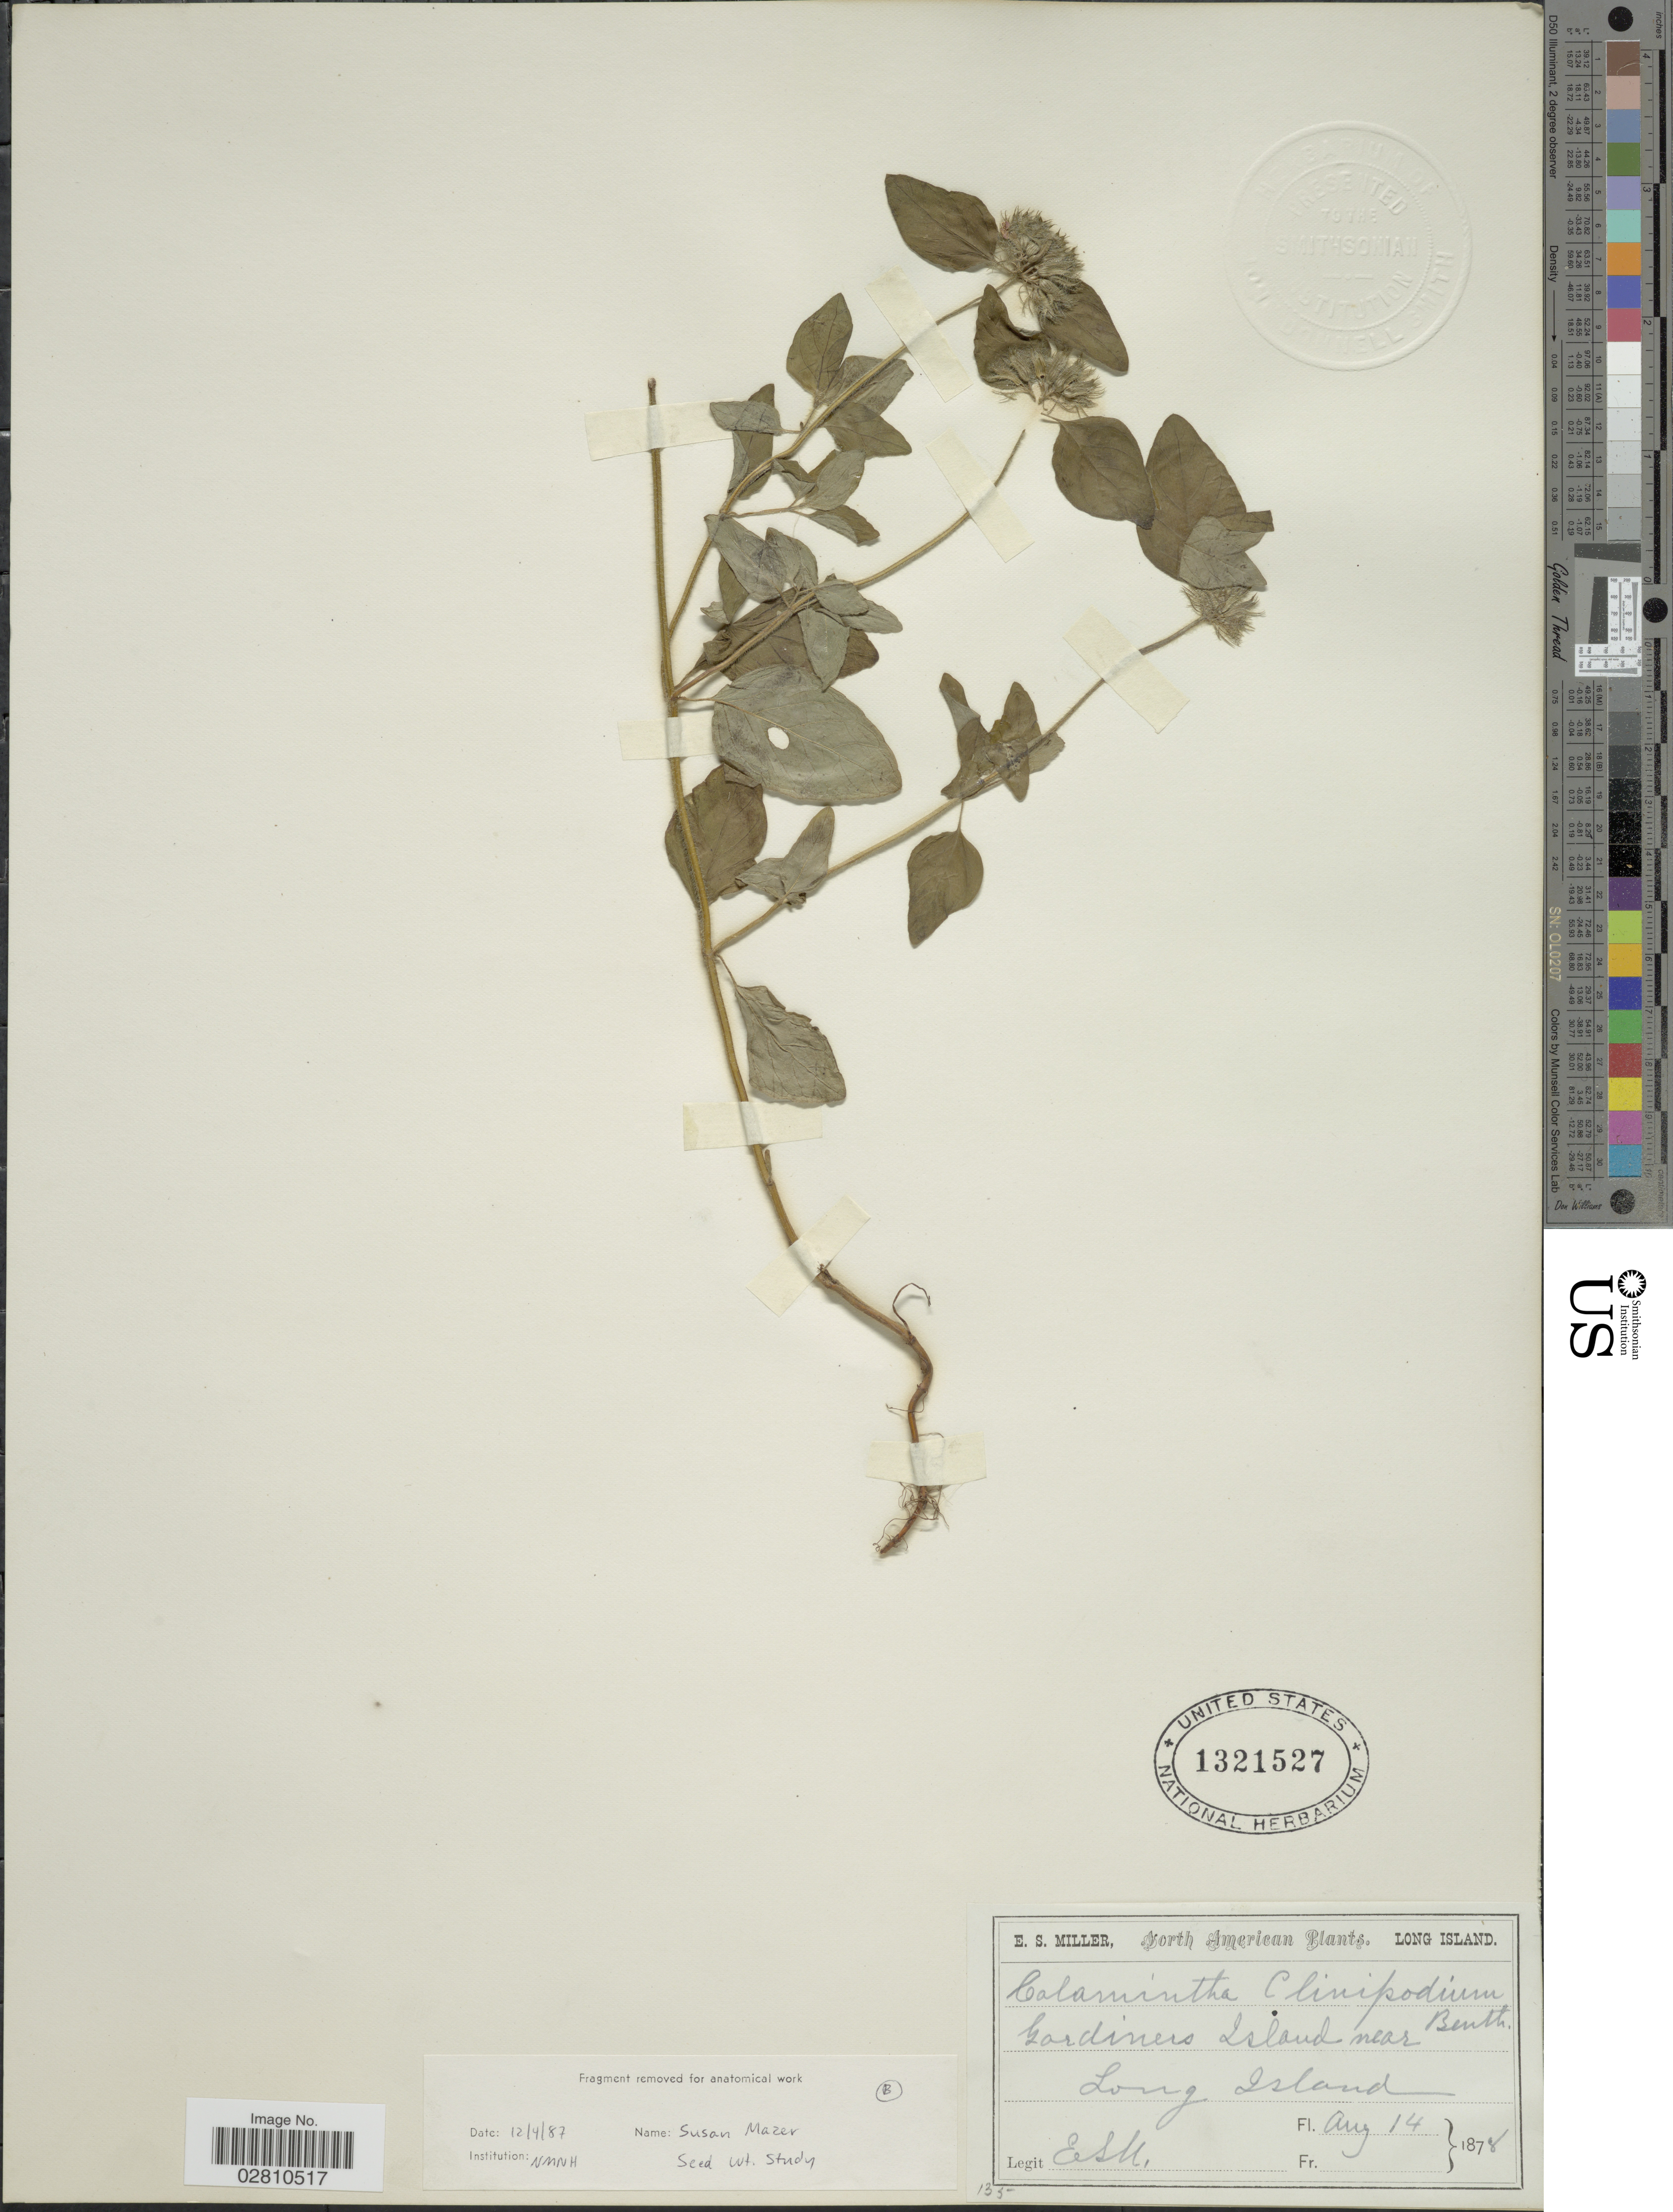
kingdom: Plantae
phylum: Tracheophyta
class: Magnoliopsida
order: Lamiales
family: Lamiaceae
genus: Clinopodium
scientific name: Clinopodium vulgare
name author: L.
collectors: E. S. Miller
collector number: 135?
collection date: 1878-08-14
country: United States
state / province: New York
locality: Gardiners Island near Long Island.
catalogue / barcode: US 1321527